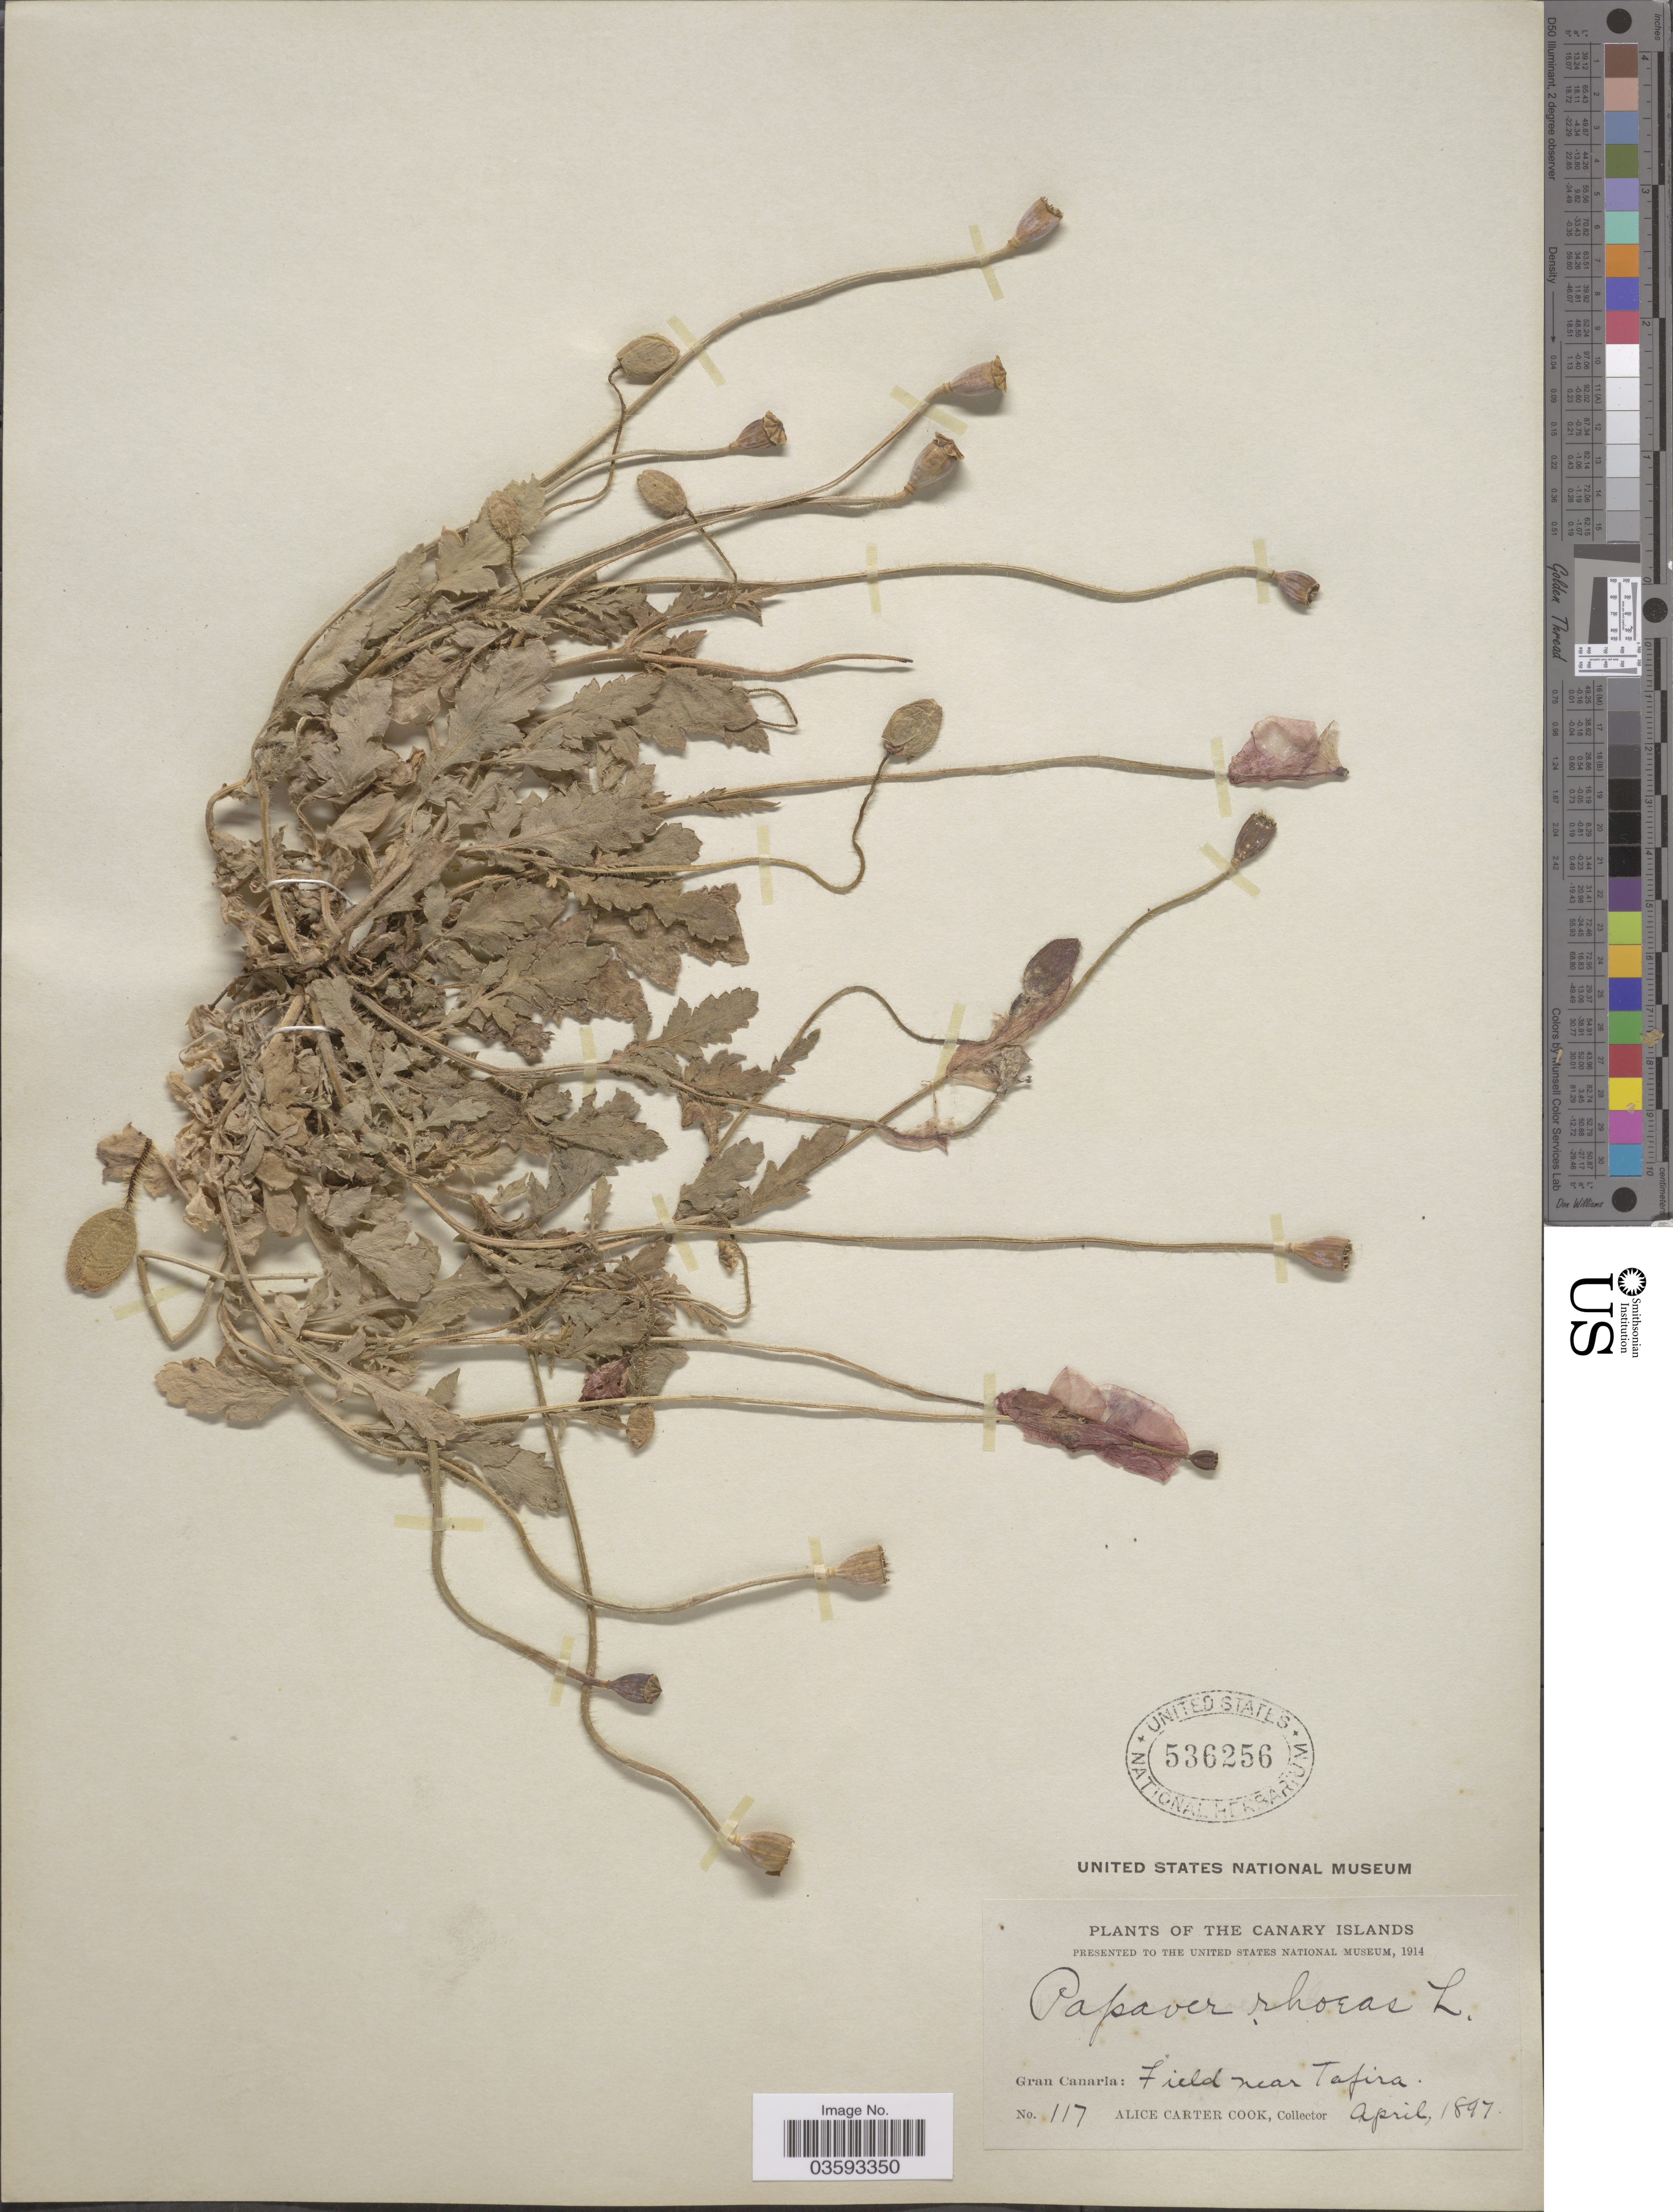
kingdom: Plantae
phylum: Tracheophyta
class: Magnoliopsida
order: Ranunculales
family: Papaveraceae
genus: Papaver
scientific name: Papaver rhoeas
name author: L.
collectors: Alice C. Cook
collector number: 117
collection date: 1897-04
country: Spain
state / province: Canarias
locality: The Canary Islands. Gran Canaria: Field near Tafira.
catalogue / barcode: US 536256